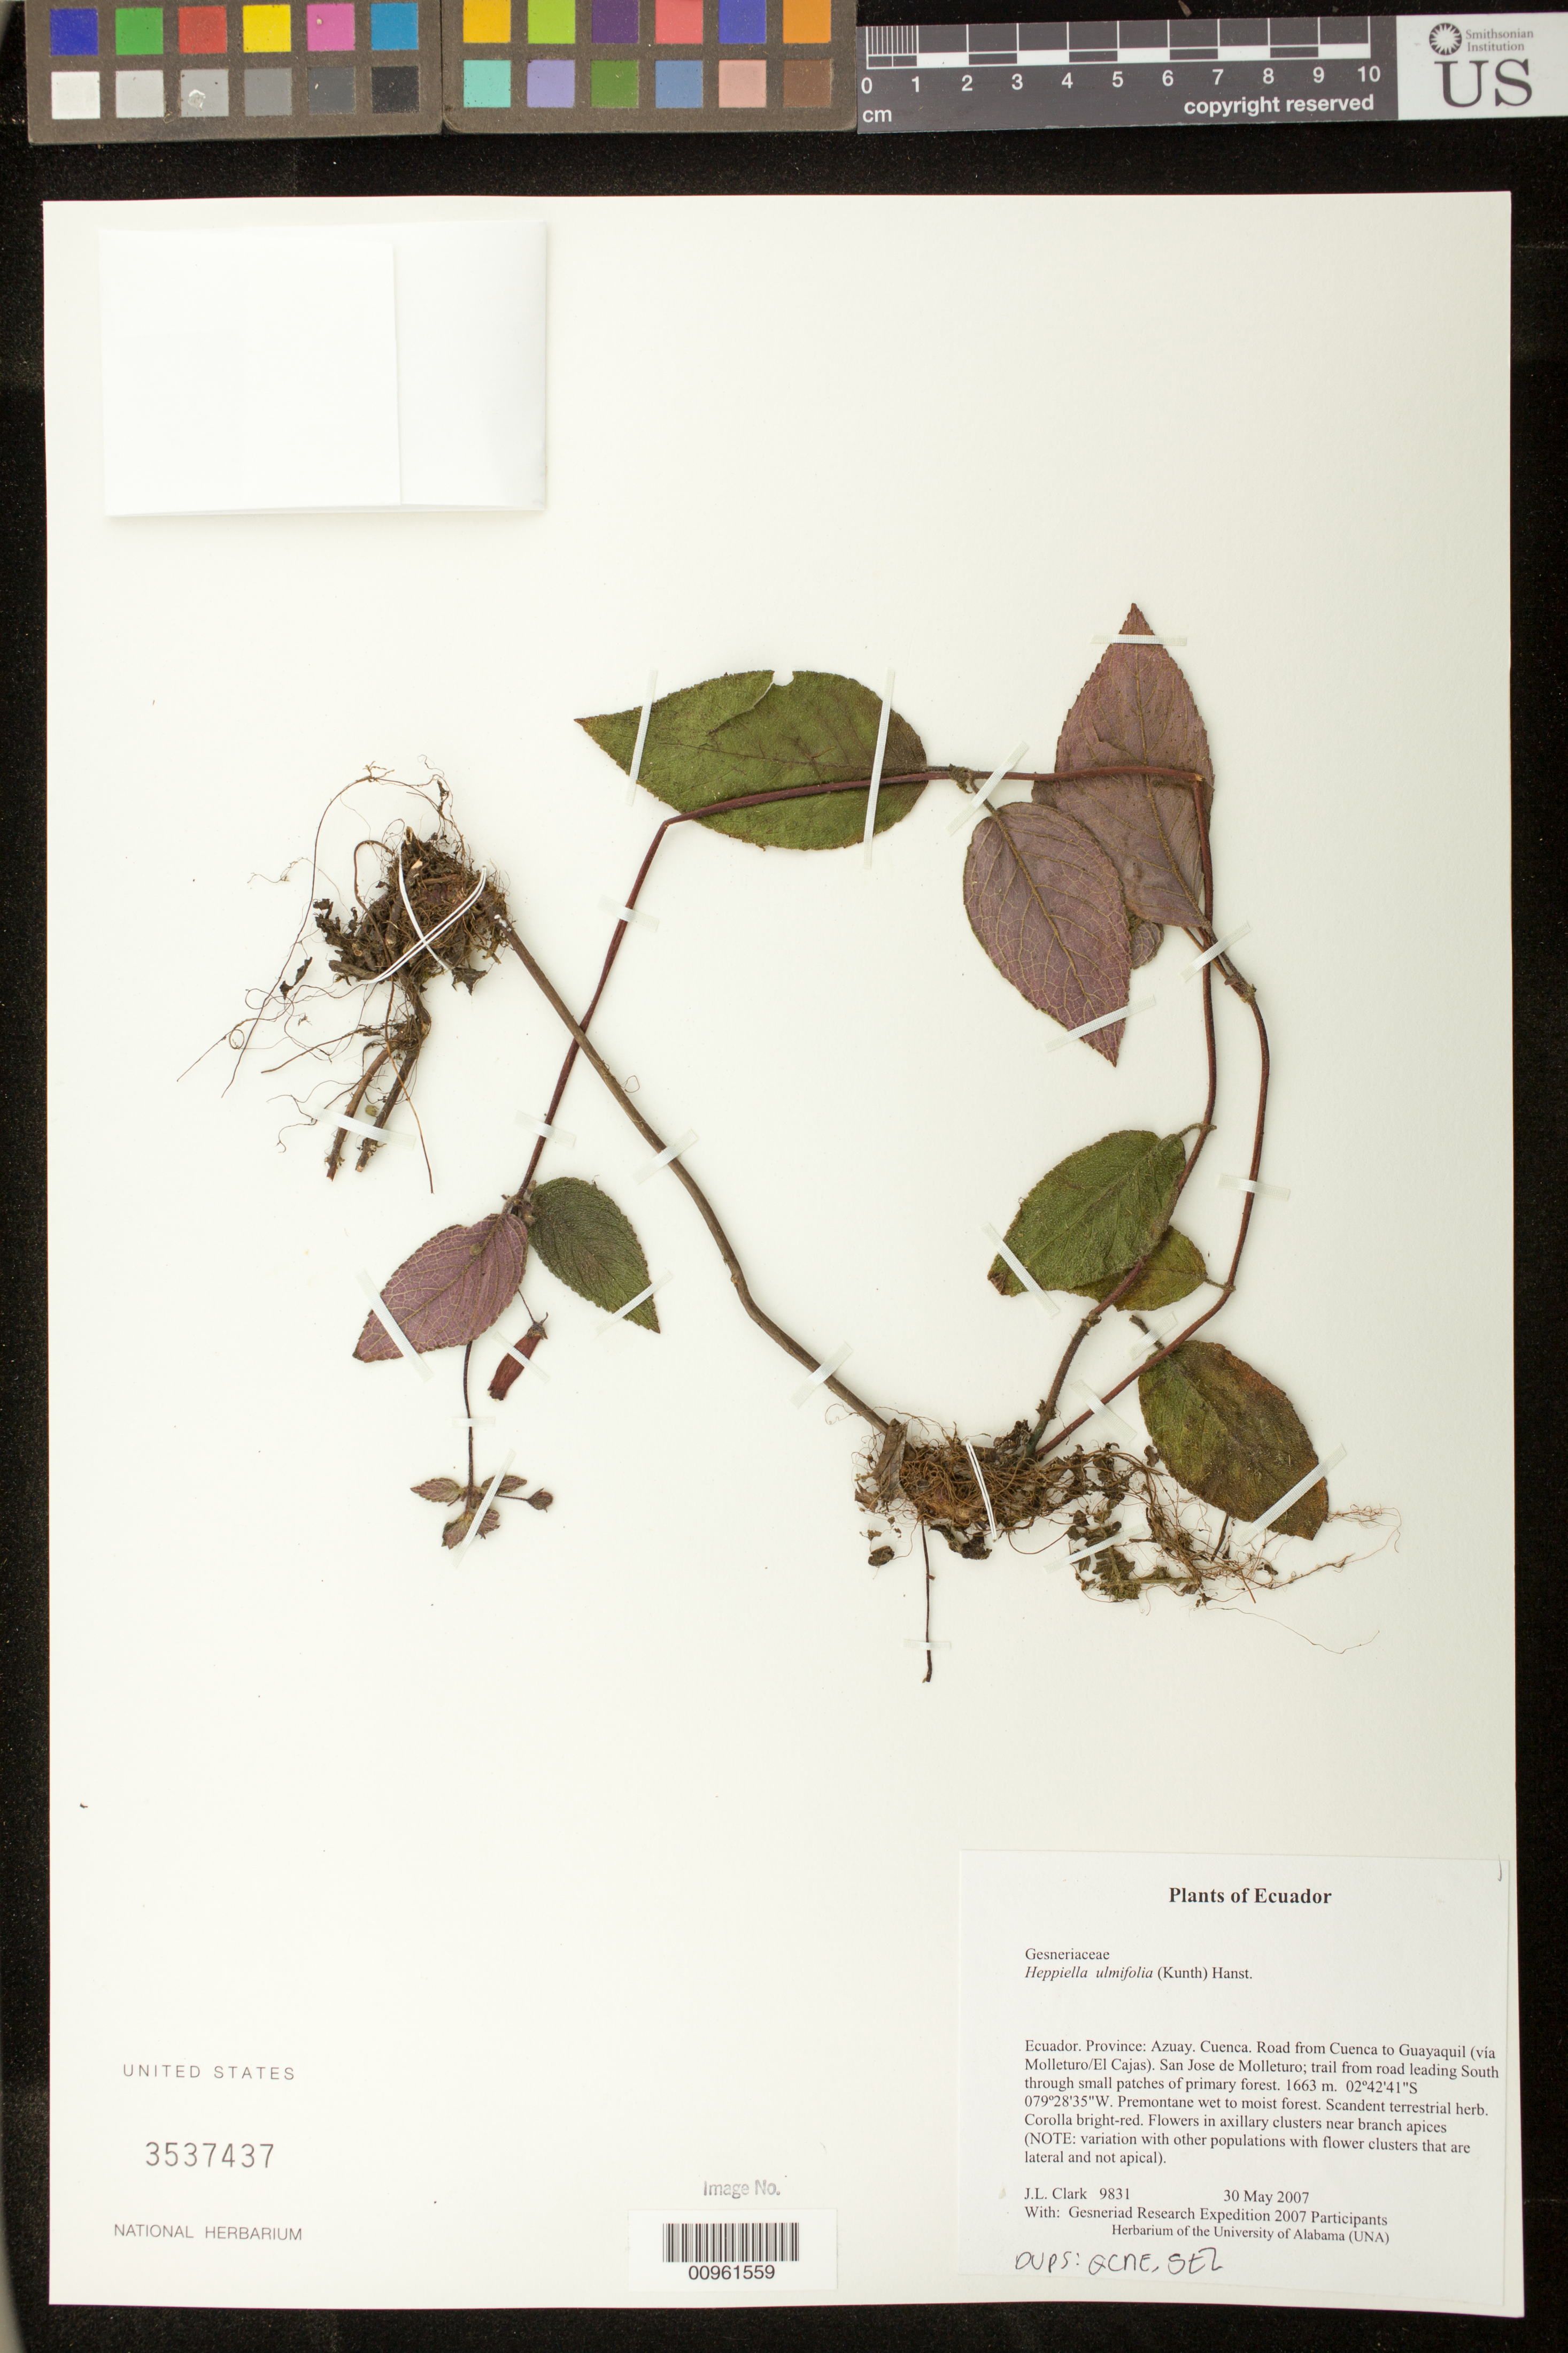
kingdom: Plantae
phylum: Tracheophyta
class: Magnoliopsida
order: Lamiales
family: Gesneriaceae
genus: Heppiella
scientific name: Heppiella ulmifolia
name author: (Kunth) Hanst.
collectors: J. L. Clark & Gesneriad Research Expedition 2007 Participants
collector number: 9831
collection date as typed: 30 May 2007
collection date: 2007-05-30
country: Ecuador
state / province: Azuay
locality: Cuenca. Road from Cuenca to Guayaquil (vía Molleturo/El Cajas). San Jose de Molleturo; trail from road leading South through small patches of primary forest.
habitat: Premontane wet to moist forest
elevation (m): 1663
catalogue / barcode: US 3537437